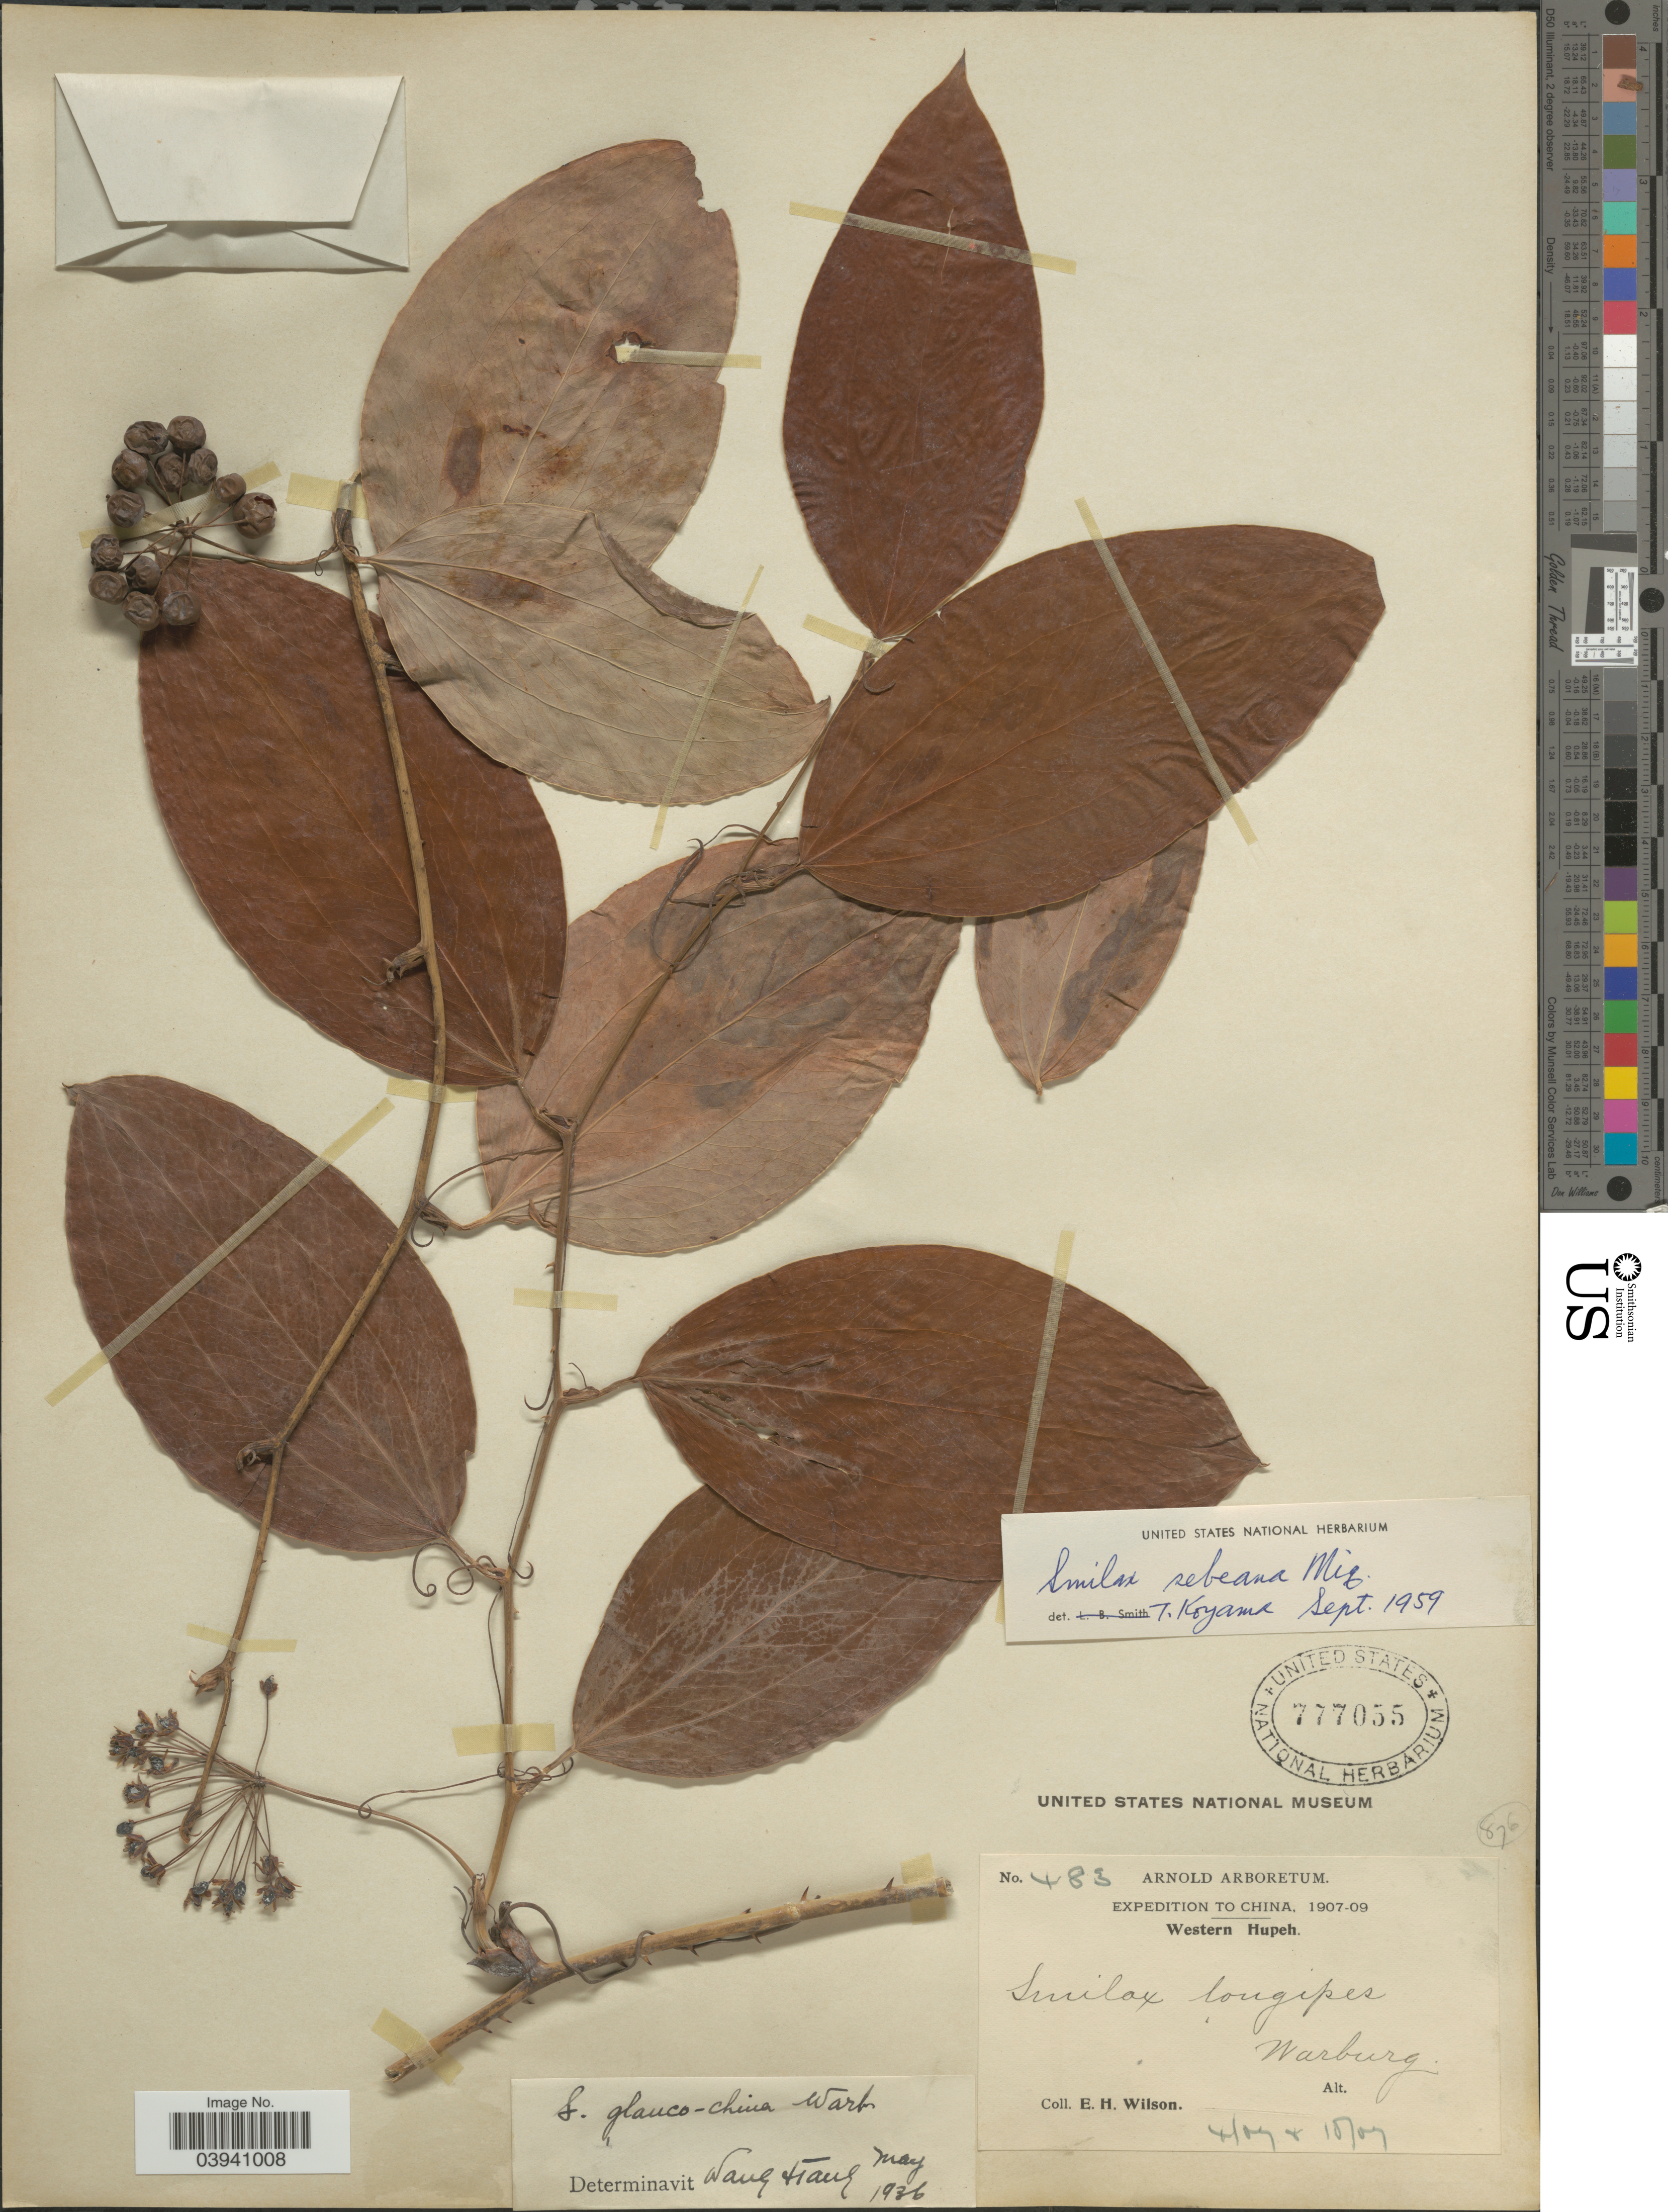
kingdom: Plantae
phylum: Tracheophyta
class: Liliopsida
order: Liliales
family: Smilacaceae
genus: Smilax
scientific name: Smilax sebeana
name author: Miq.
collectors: E. Wilson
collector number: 483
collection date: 1907-04/1907-10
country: China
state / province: Hubei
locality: Western Hupeh.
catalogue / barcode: US 777055